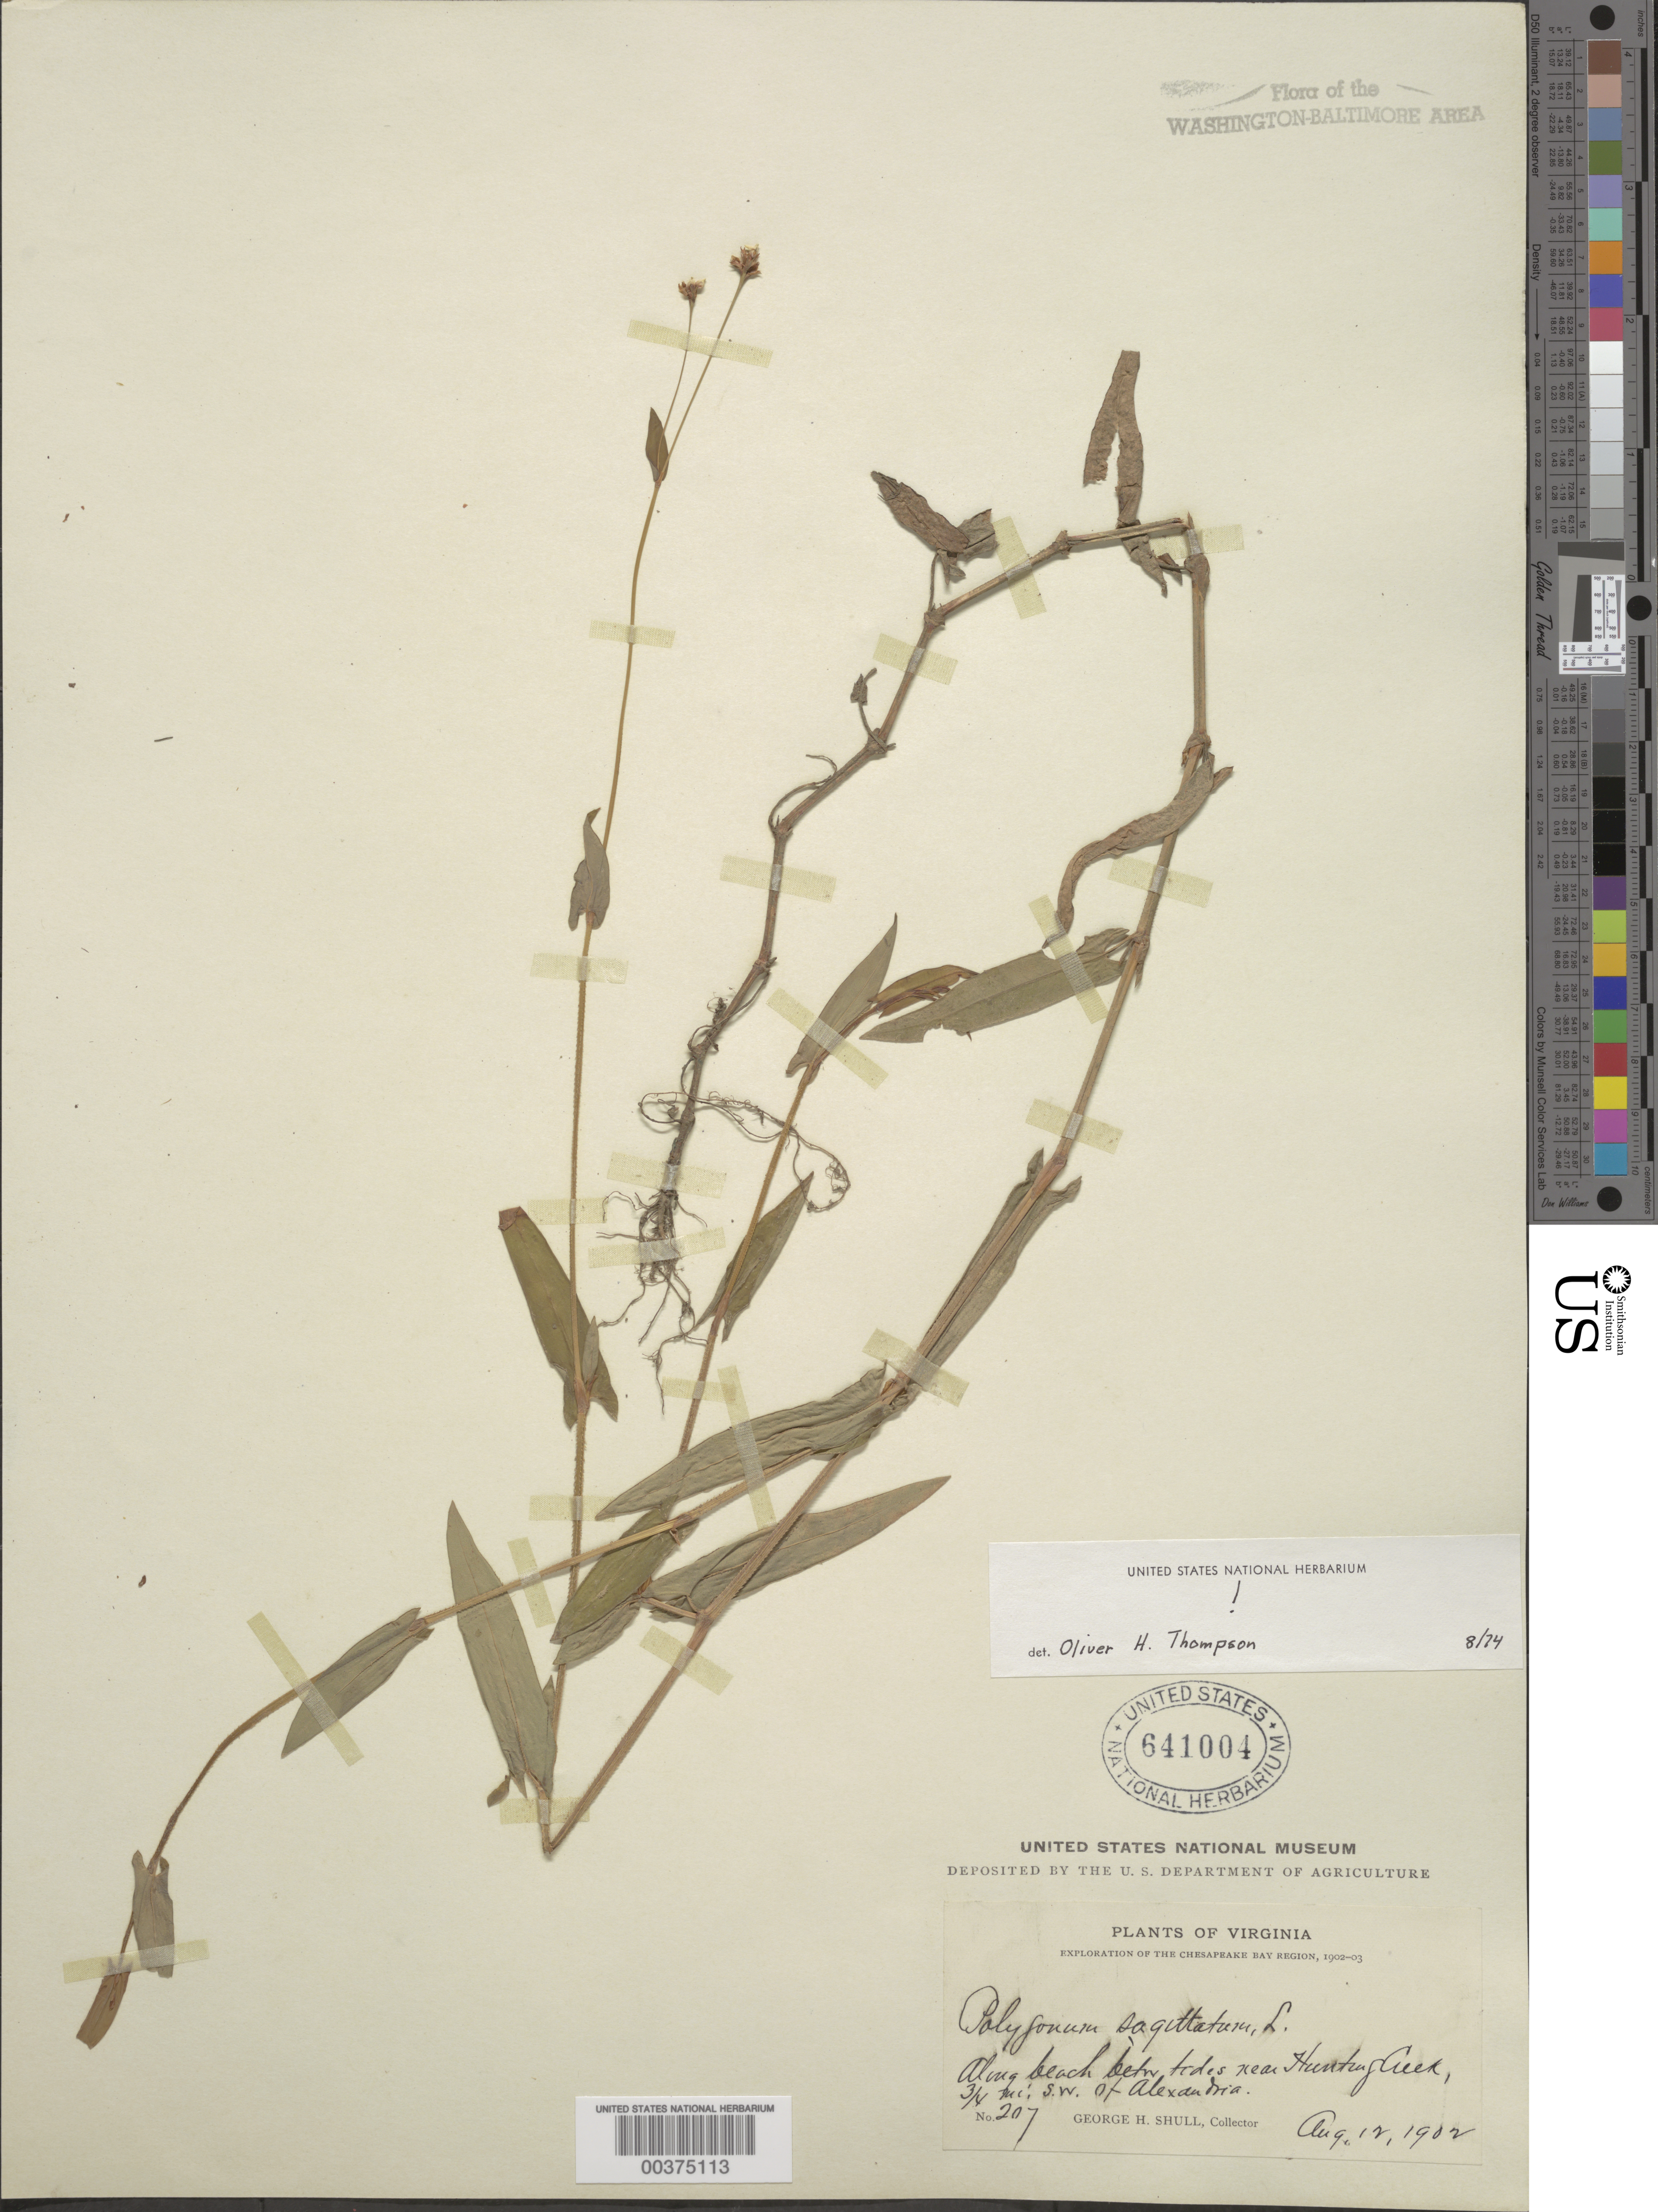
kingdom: Plantae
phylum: Tracheophyta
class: Magnoliopsida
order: Caryophyllales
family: Polygonaceae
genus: Persicaria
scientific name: Persicaria sagittata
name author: (L.) H. Gross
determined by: Atha, D. E.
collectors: G. H. Shull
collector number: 207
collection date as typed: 12 Aug 1902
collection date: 1902-08-12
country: United States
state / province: Virginia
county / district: Fairfax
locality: Hunting Creek, southwest of Alexandria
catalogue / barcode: US 641004